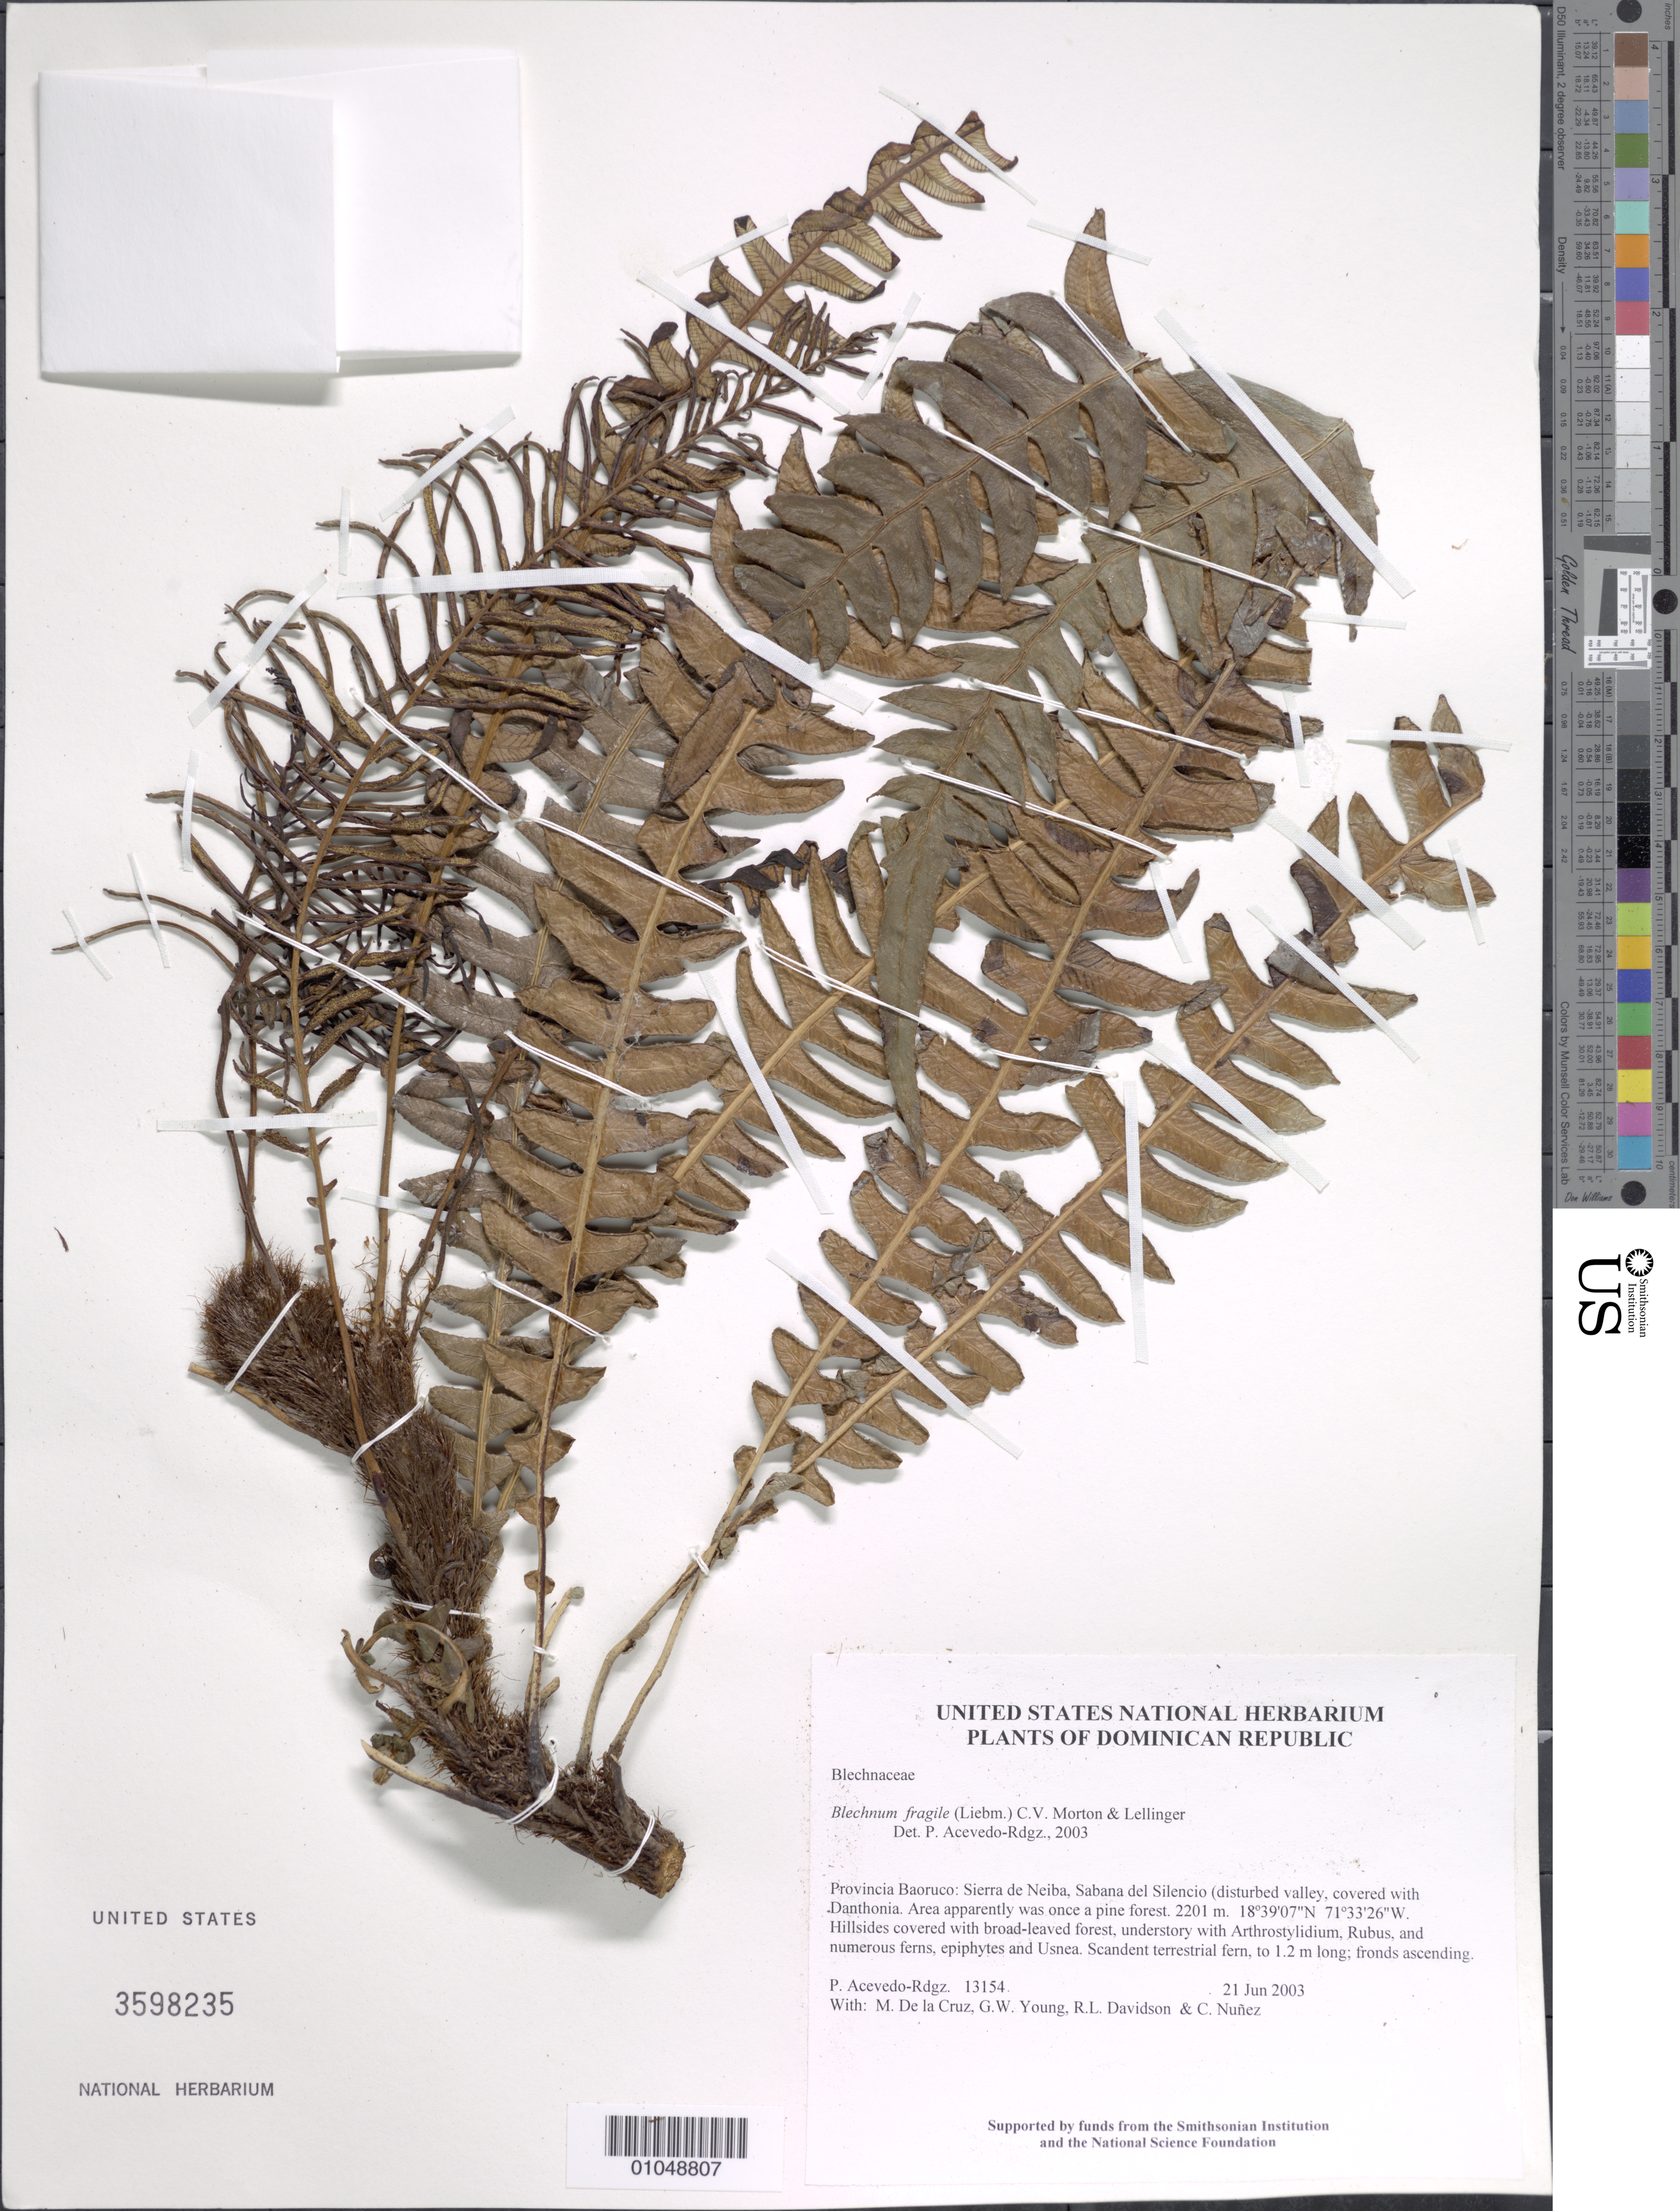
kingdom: Plantae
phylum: Tracheophyta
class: Polypodiopsida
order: Polypodiales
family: Blechnaceae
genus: Blechnum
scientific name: Blechnum fragile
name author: (Liebm.) C.V. Morton & Lellinger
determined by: Acevedo-Rodríguez, P., (BOT), Smithsonian Institution - National Museum of Natural History (UNITED STATES)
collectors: P. Acevedo-Rodr., M. de la Cruz, J. Rawlins, G. Young, R. Davidson & C. Nunez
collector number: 13154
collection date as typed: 21 Jun 2003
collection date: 2003-06-21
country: Dominican Republic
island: Hispaniola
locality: Provincia Baoruco: Sierra de Neiba, Sabana del Silencio (disturbed valley, covered with Danthonia. Area apparently was once a pine forest.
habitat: Hillsides covered with broad-leaved forest, understory with Arthrostylidium, Rubus, and numerous ferns, epiphytes and Usnea.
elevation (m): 2201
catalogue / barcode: US 3598235